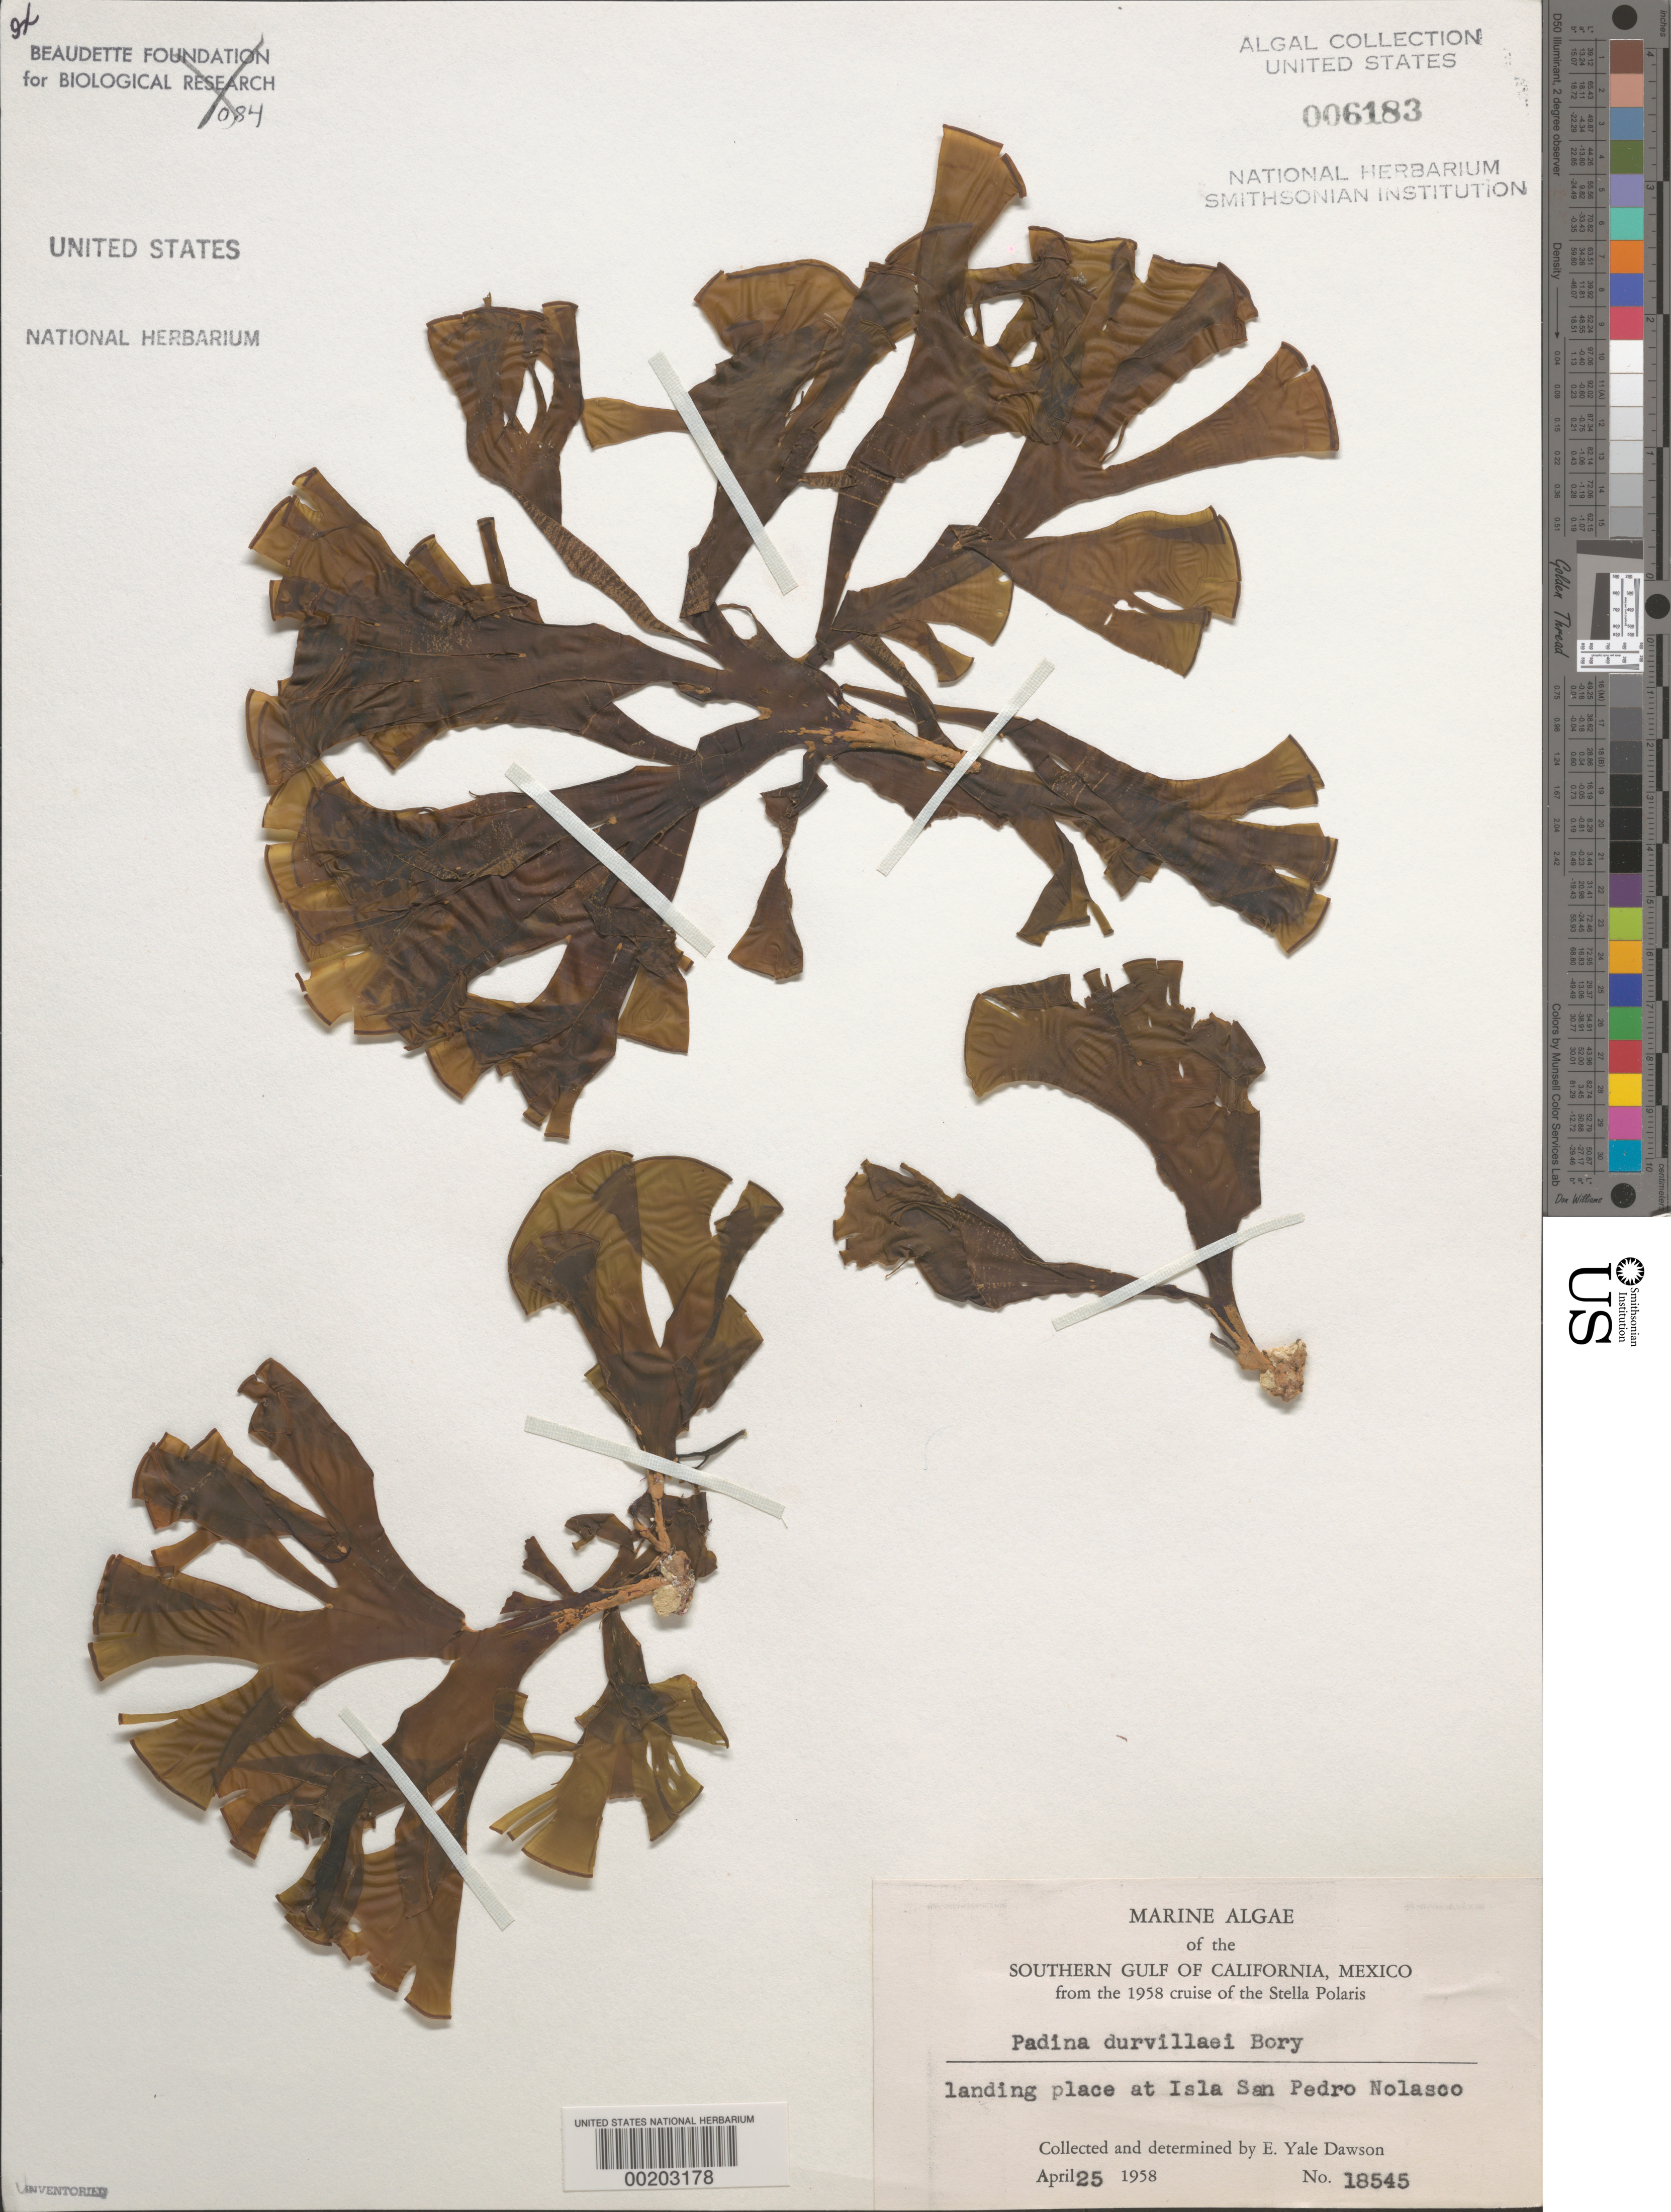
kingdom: Chromista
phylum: Ochrophyta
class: Phaeophyceae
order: Dictyotales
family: Dictyotaceae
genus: Padina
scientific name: Padina durvillaei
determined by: Dawson, E. Y.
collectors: E. Y. Dawson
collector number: EYD 18545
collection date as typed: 25 Apr 1958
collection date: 1958-04-25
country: Mexico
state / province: Sonora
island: Isla San Pedro Nolasco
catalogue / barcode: US 6183